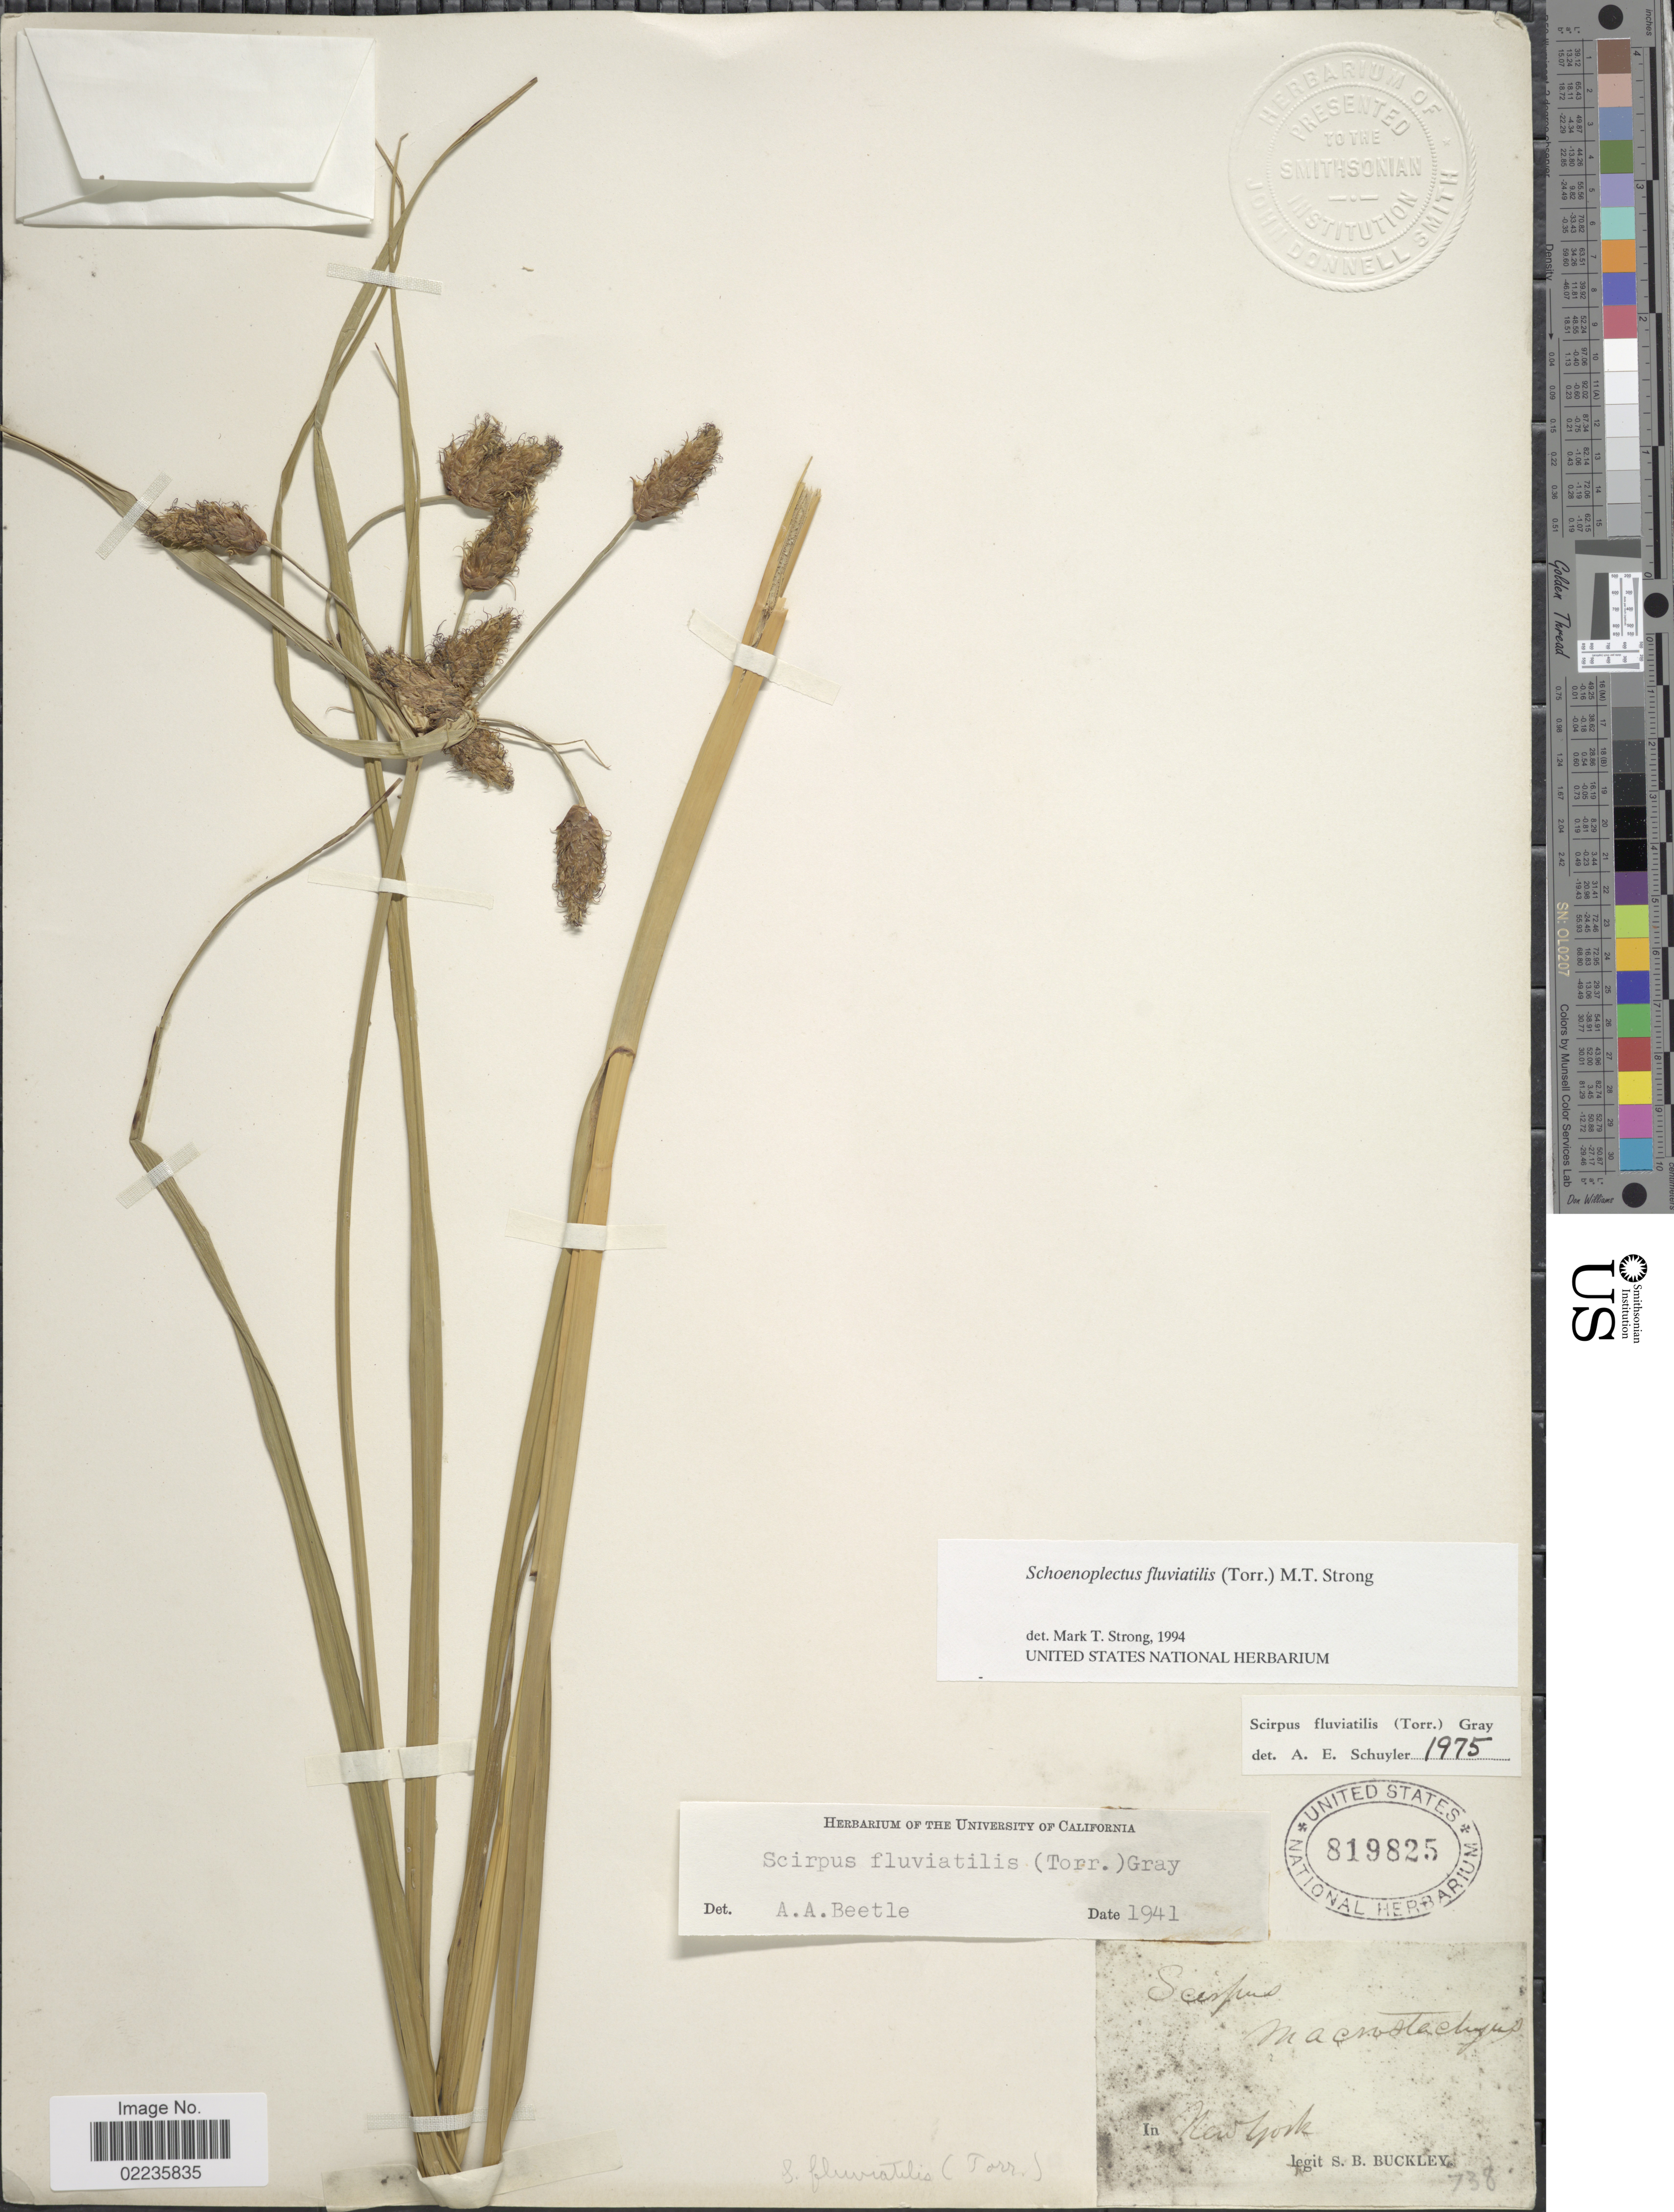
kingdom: Plantae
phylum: Tracheophyta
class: Liliopsida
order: Poales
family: Cyperaceae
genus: Bolboschoenus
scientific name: Bolboschoenus fluviatilis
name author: (Torr.) Soják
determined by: Strong, M. T., (US), Smithsonian Institution - National Museum of Natural History (UNITED STATES)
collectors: S. B. Buckley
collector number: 738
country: United States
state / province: New York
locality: In New York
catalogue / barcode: US 819825